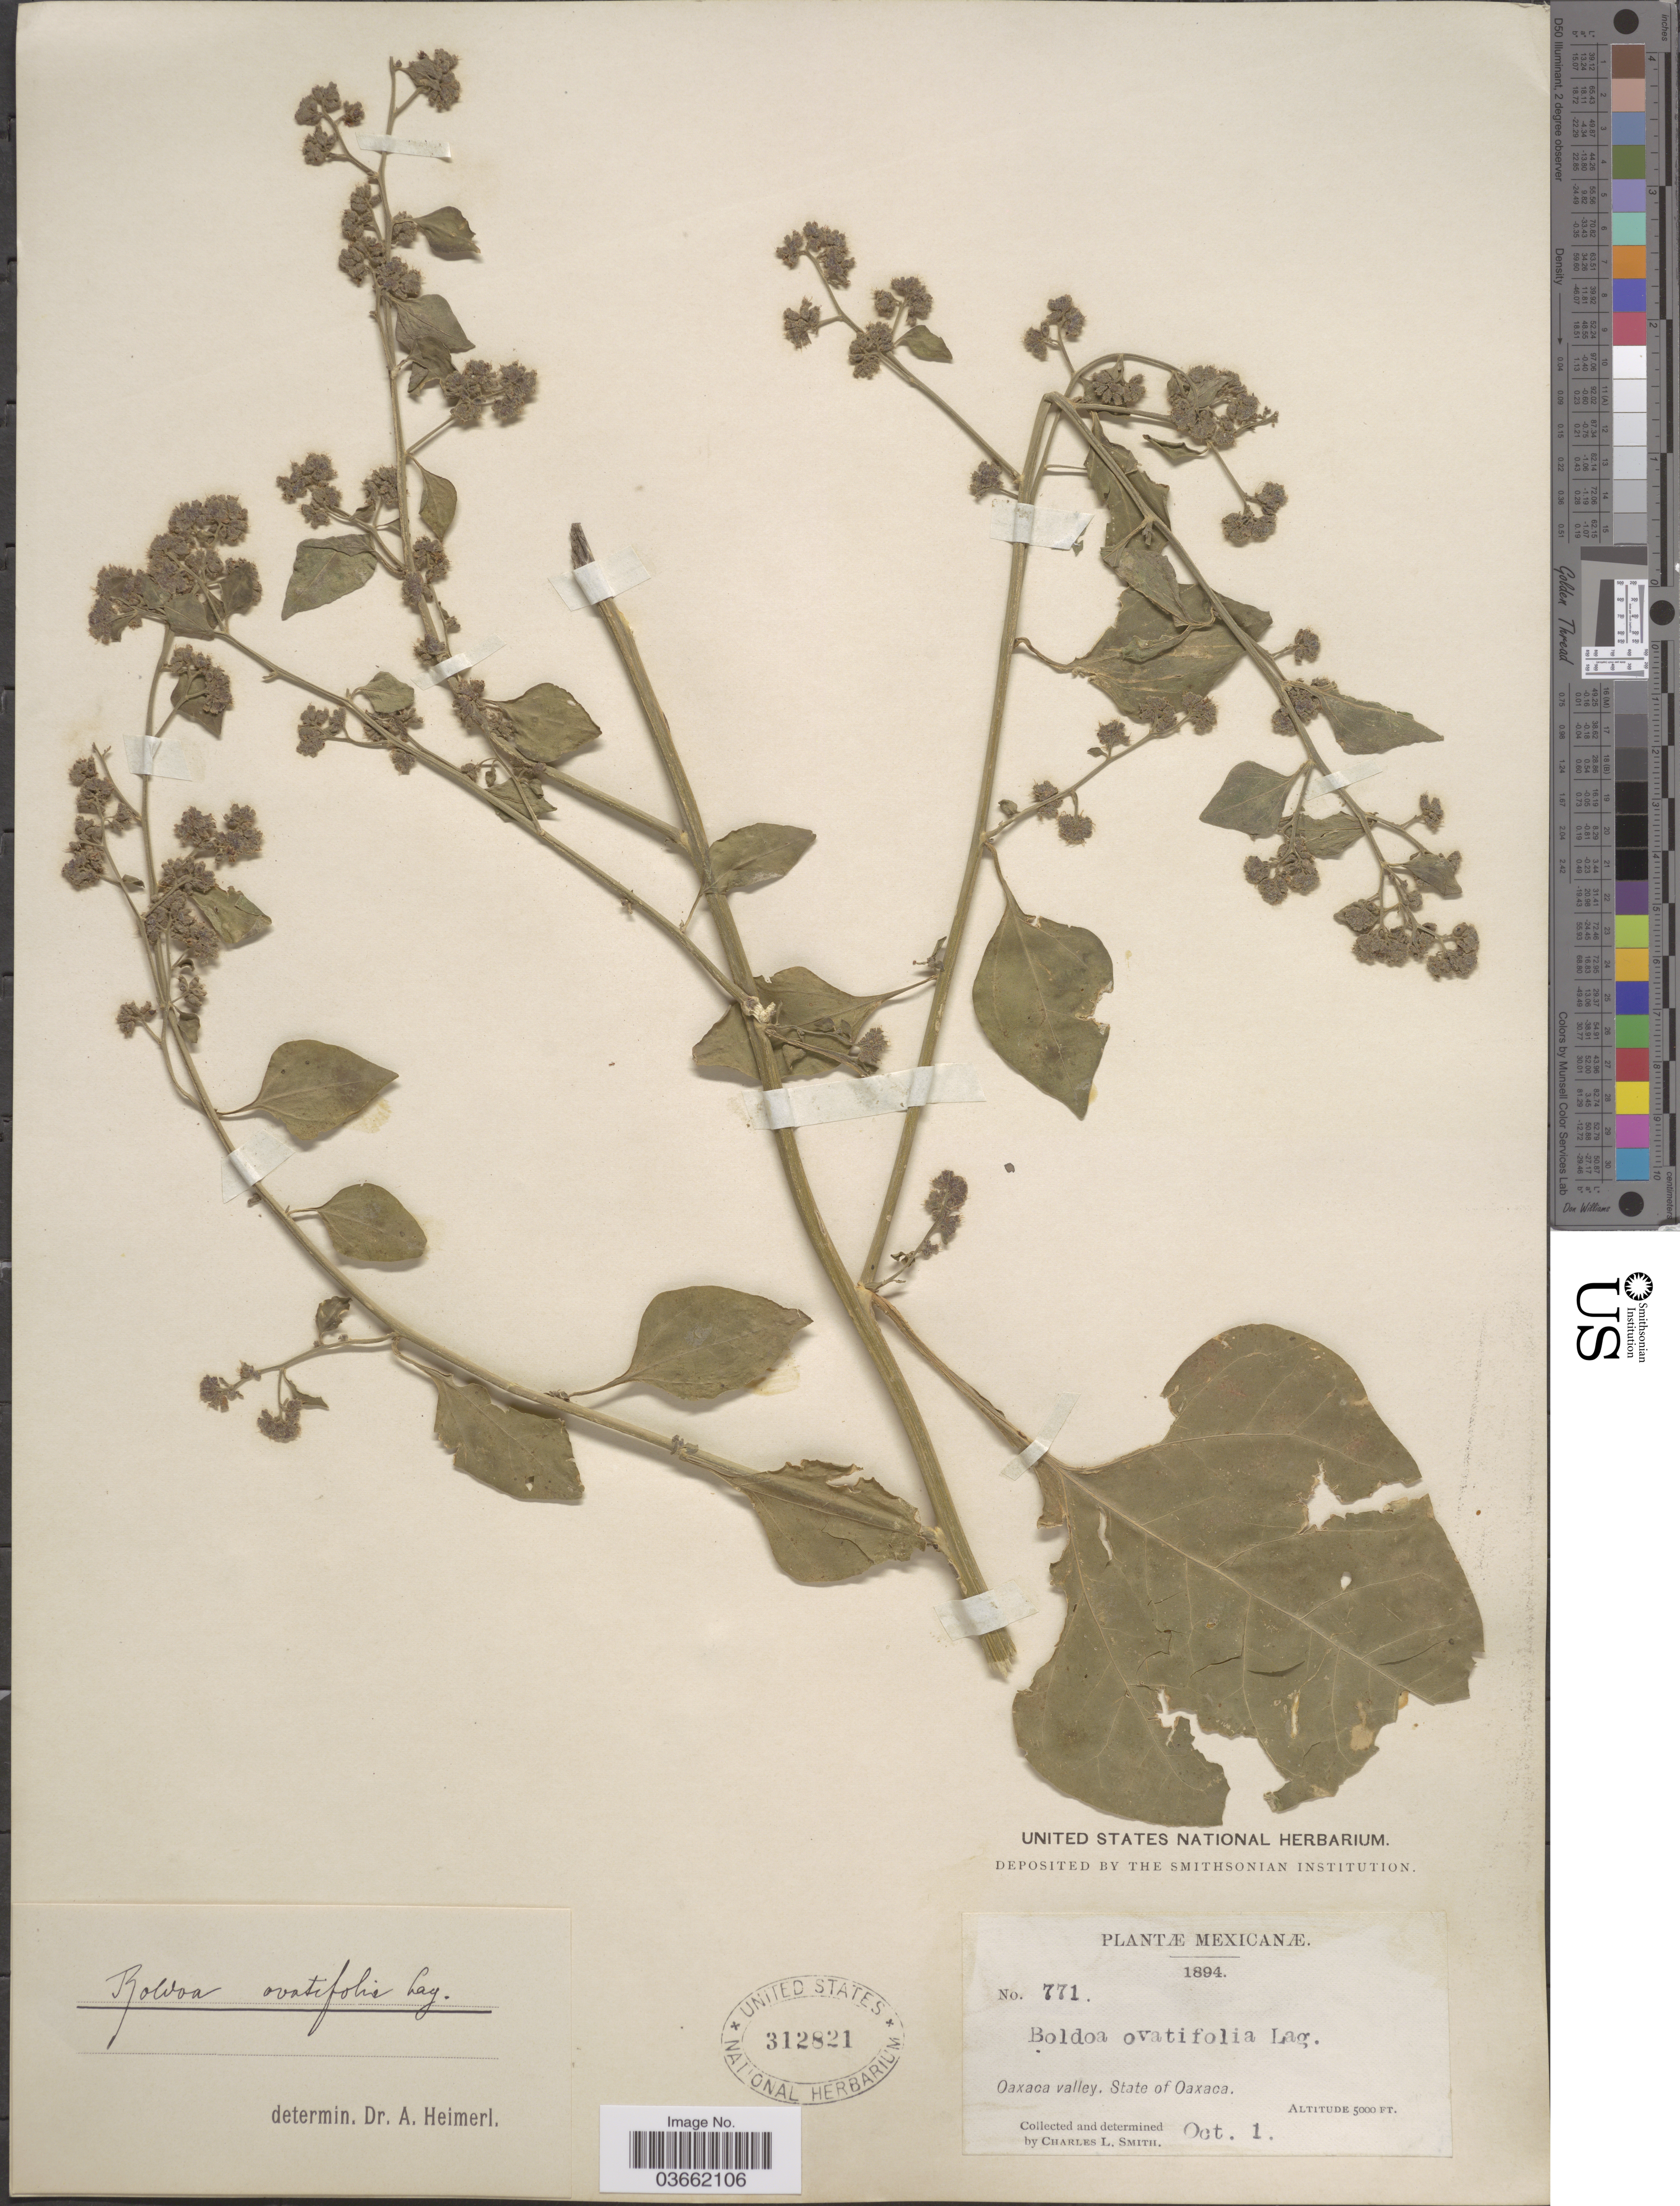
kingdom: Plantae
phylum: Tracheophyta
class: Magnoliopsida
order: Caryophyllales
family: Nyctaginaceae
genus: Salpianthus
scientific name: Salpianthus purpurascens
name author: (Cav. ex Lag.) Hook. & Arn.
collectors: C. L. Smith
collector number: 771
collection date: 1894-10-01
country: Mexico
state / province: Oaxaca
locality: Oaxaca valley.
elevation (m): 1524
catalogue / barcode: US 312821